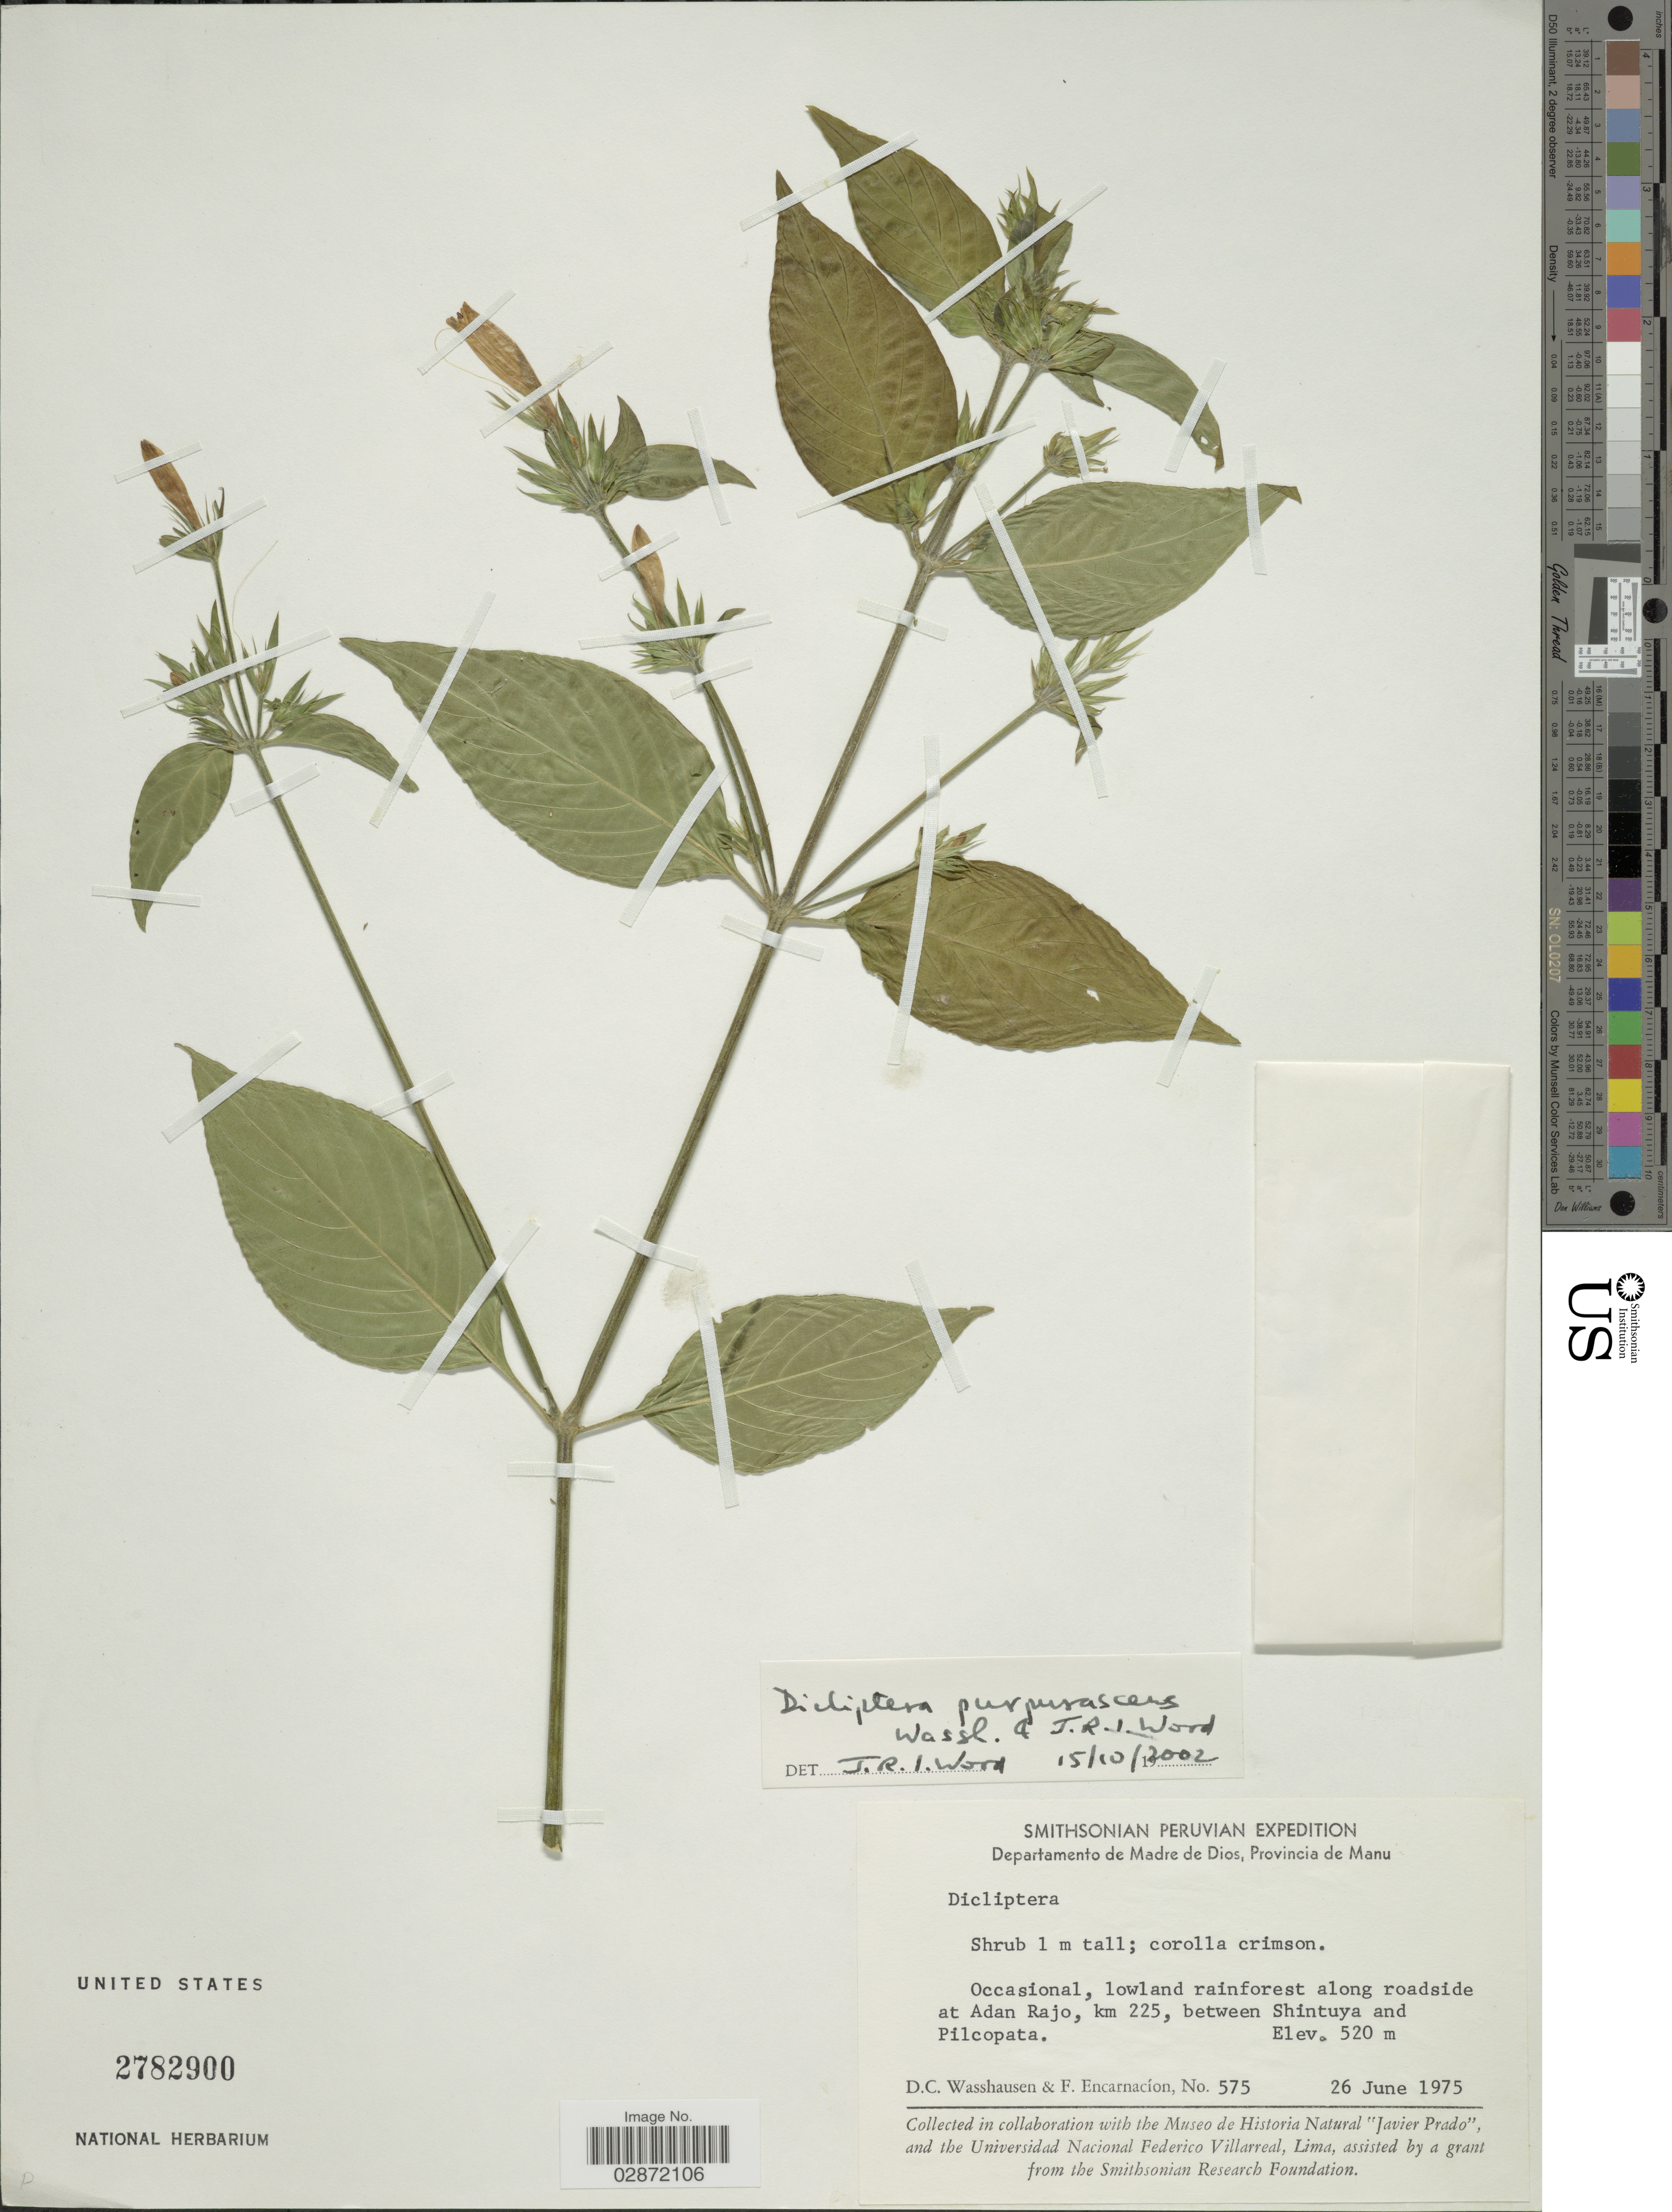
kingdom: Plantae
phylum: Tracheophyta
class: Magnoliopsida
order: Lamiales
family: Acanthaceae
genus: Dicliptera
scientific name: Dicliptera purpurascens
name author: Wassh. & J.R.I. Wood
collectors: D. C. Wasshausen & F. Encarnación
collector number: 575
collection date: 1975-06-26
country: Peru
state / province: Madre de Dios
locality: Departamento de Madre de Dios, Provincia de Manu. Occasional, lowland rainforest along roadside at Adan Rajo, km 225, between Shintuya and Pilcopata.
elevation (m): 520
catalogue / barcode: US 2782900